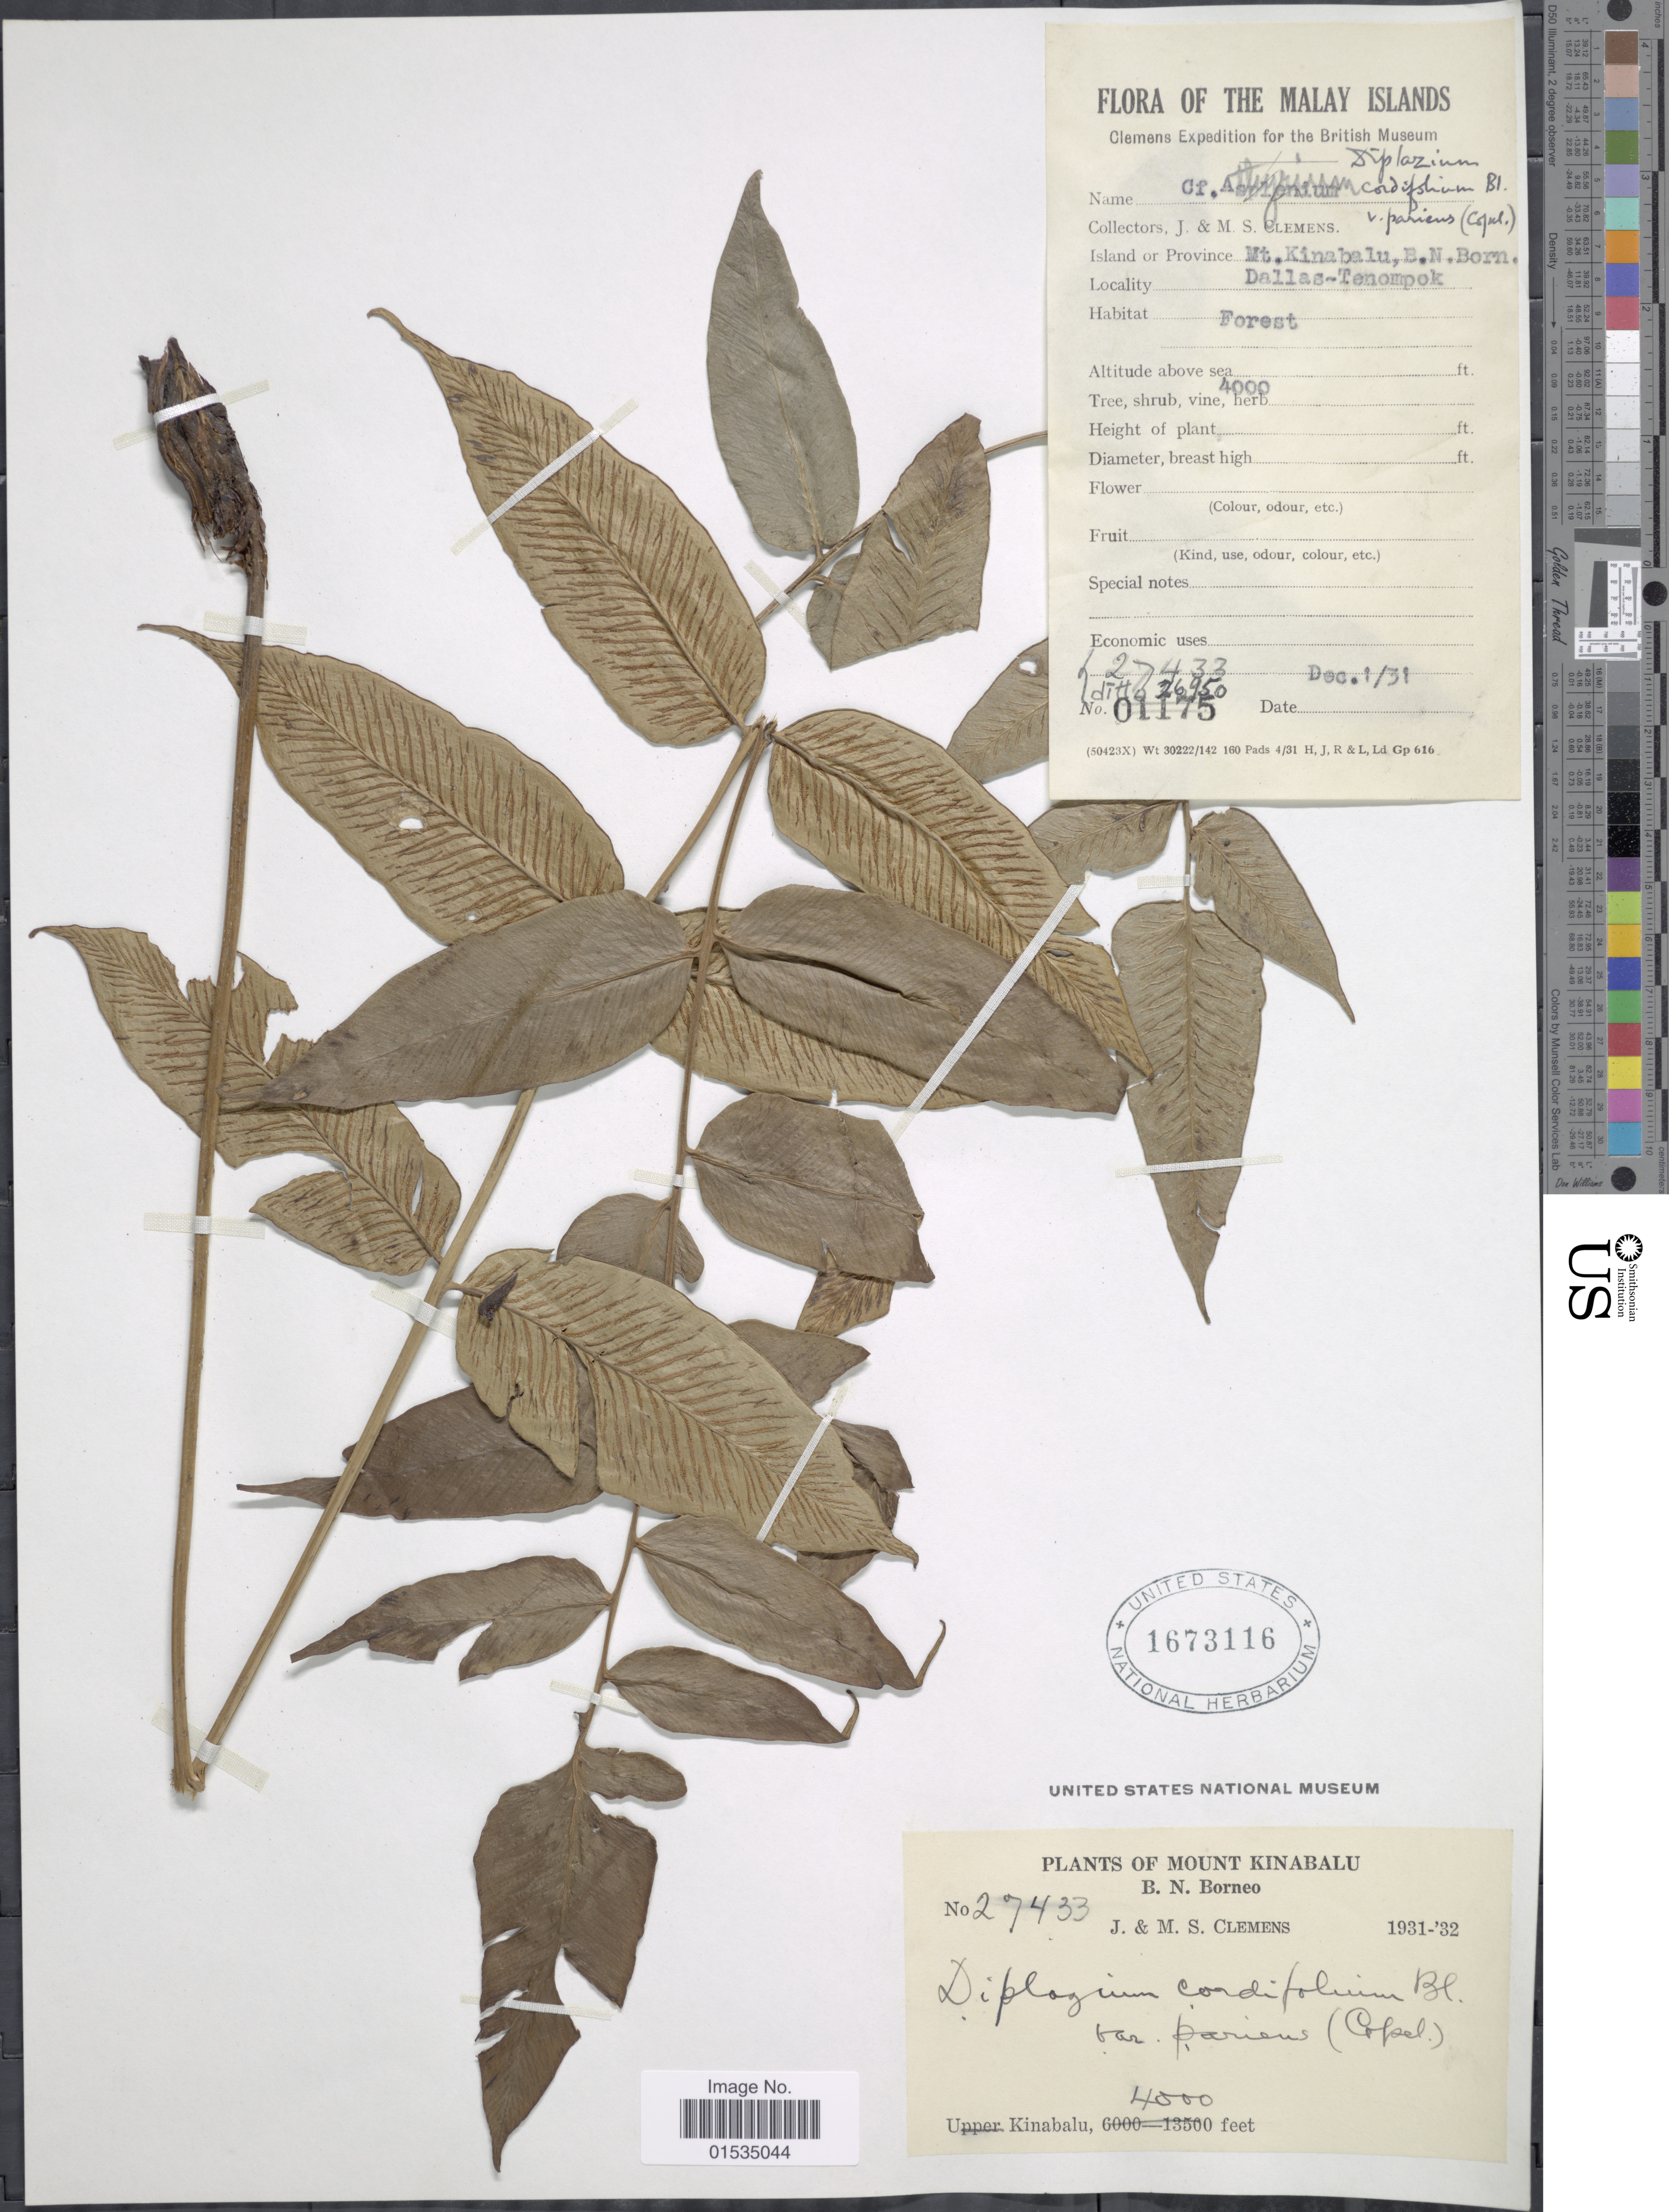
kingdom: Plantae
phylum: Tracheophyta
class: Polypodiopsida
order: Polypodiales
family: Athyriaceae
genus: Diplazium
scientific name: Diplazium pariens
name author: Copel.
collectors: J. Clemens & M. S. Clemens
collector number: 27433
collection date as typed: Transcribed d/m/y: 1/12/31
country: Malaysia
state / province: Sabah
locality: Mt. Kinabalu,B.N.B., Dallas-Tenompok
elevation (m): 1219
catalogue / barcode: US 1673116